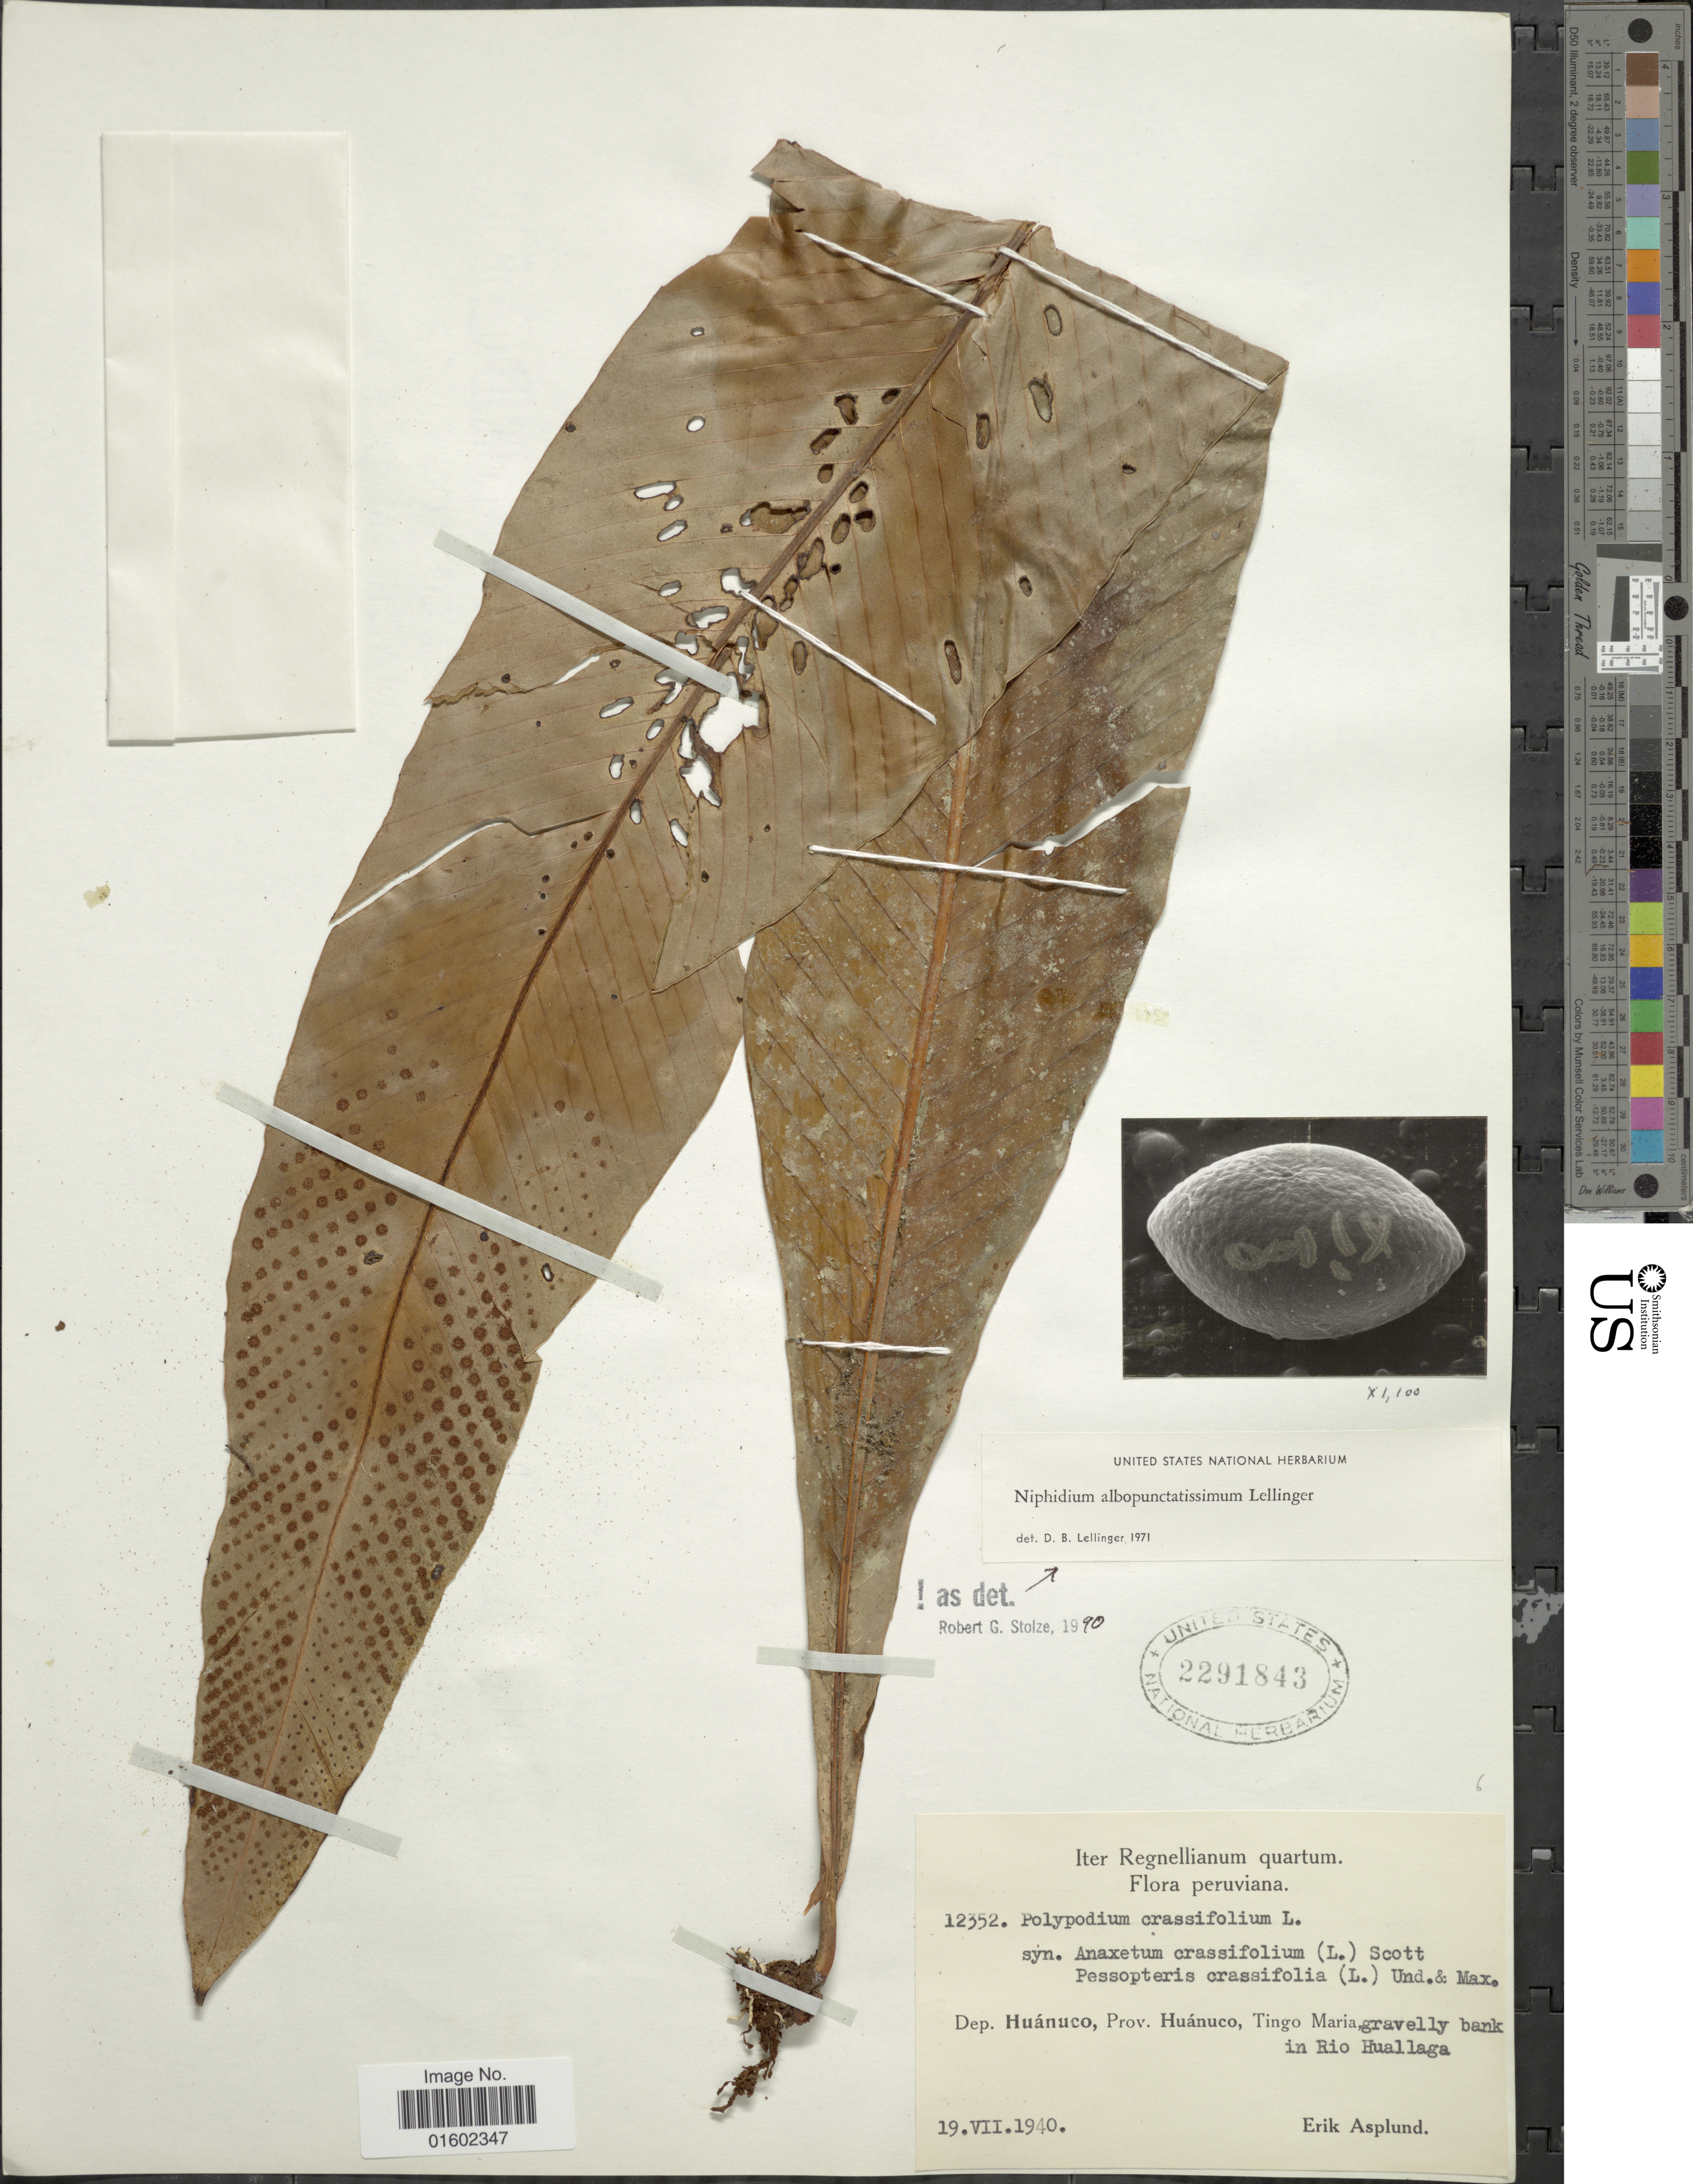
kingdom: Plantae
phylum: Tracheophyta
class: Polypodiopsida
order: Polypodiales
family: Polypodiaceae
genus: Niphidium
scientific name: Niphidium albopunctatissimum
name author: Lellinger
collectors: E. Asplund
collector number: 12352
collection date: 1940-07-19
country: Peru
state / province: Huánuco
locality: Dep. Huanuco, Prov. Huanuco, Tingo Maria, gravelly bank in Rio Huallaga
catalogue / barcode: US 2291843